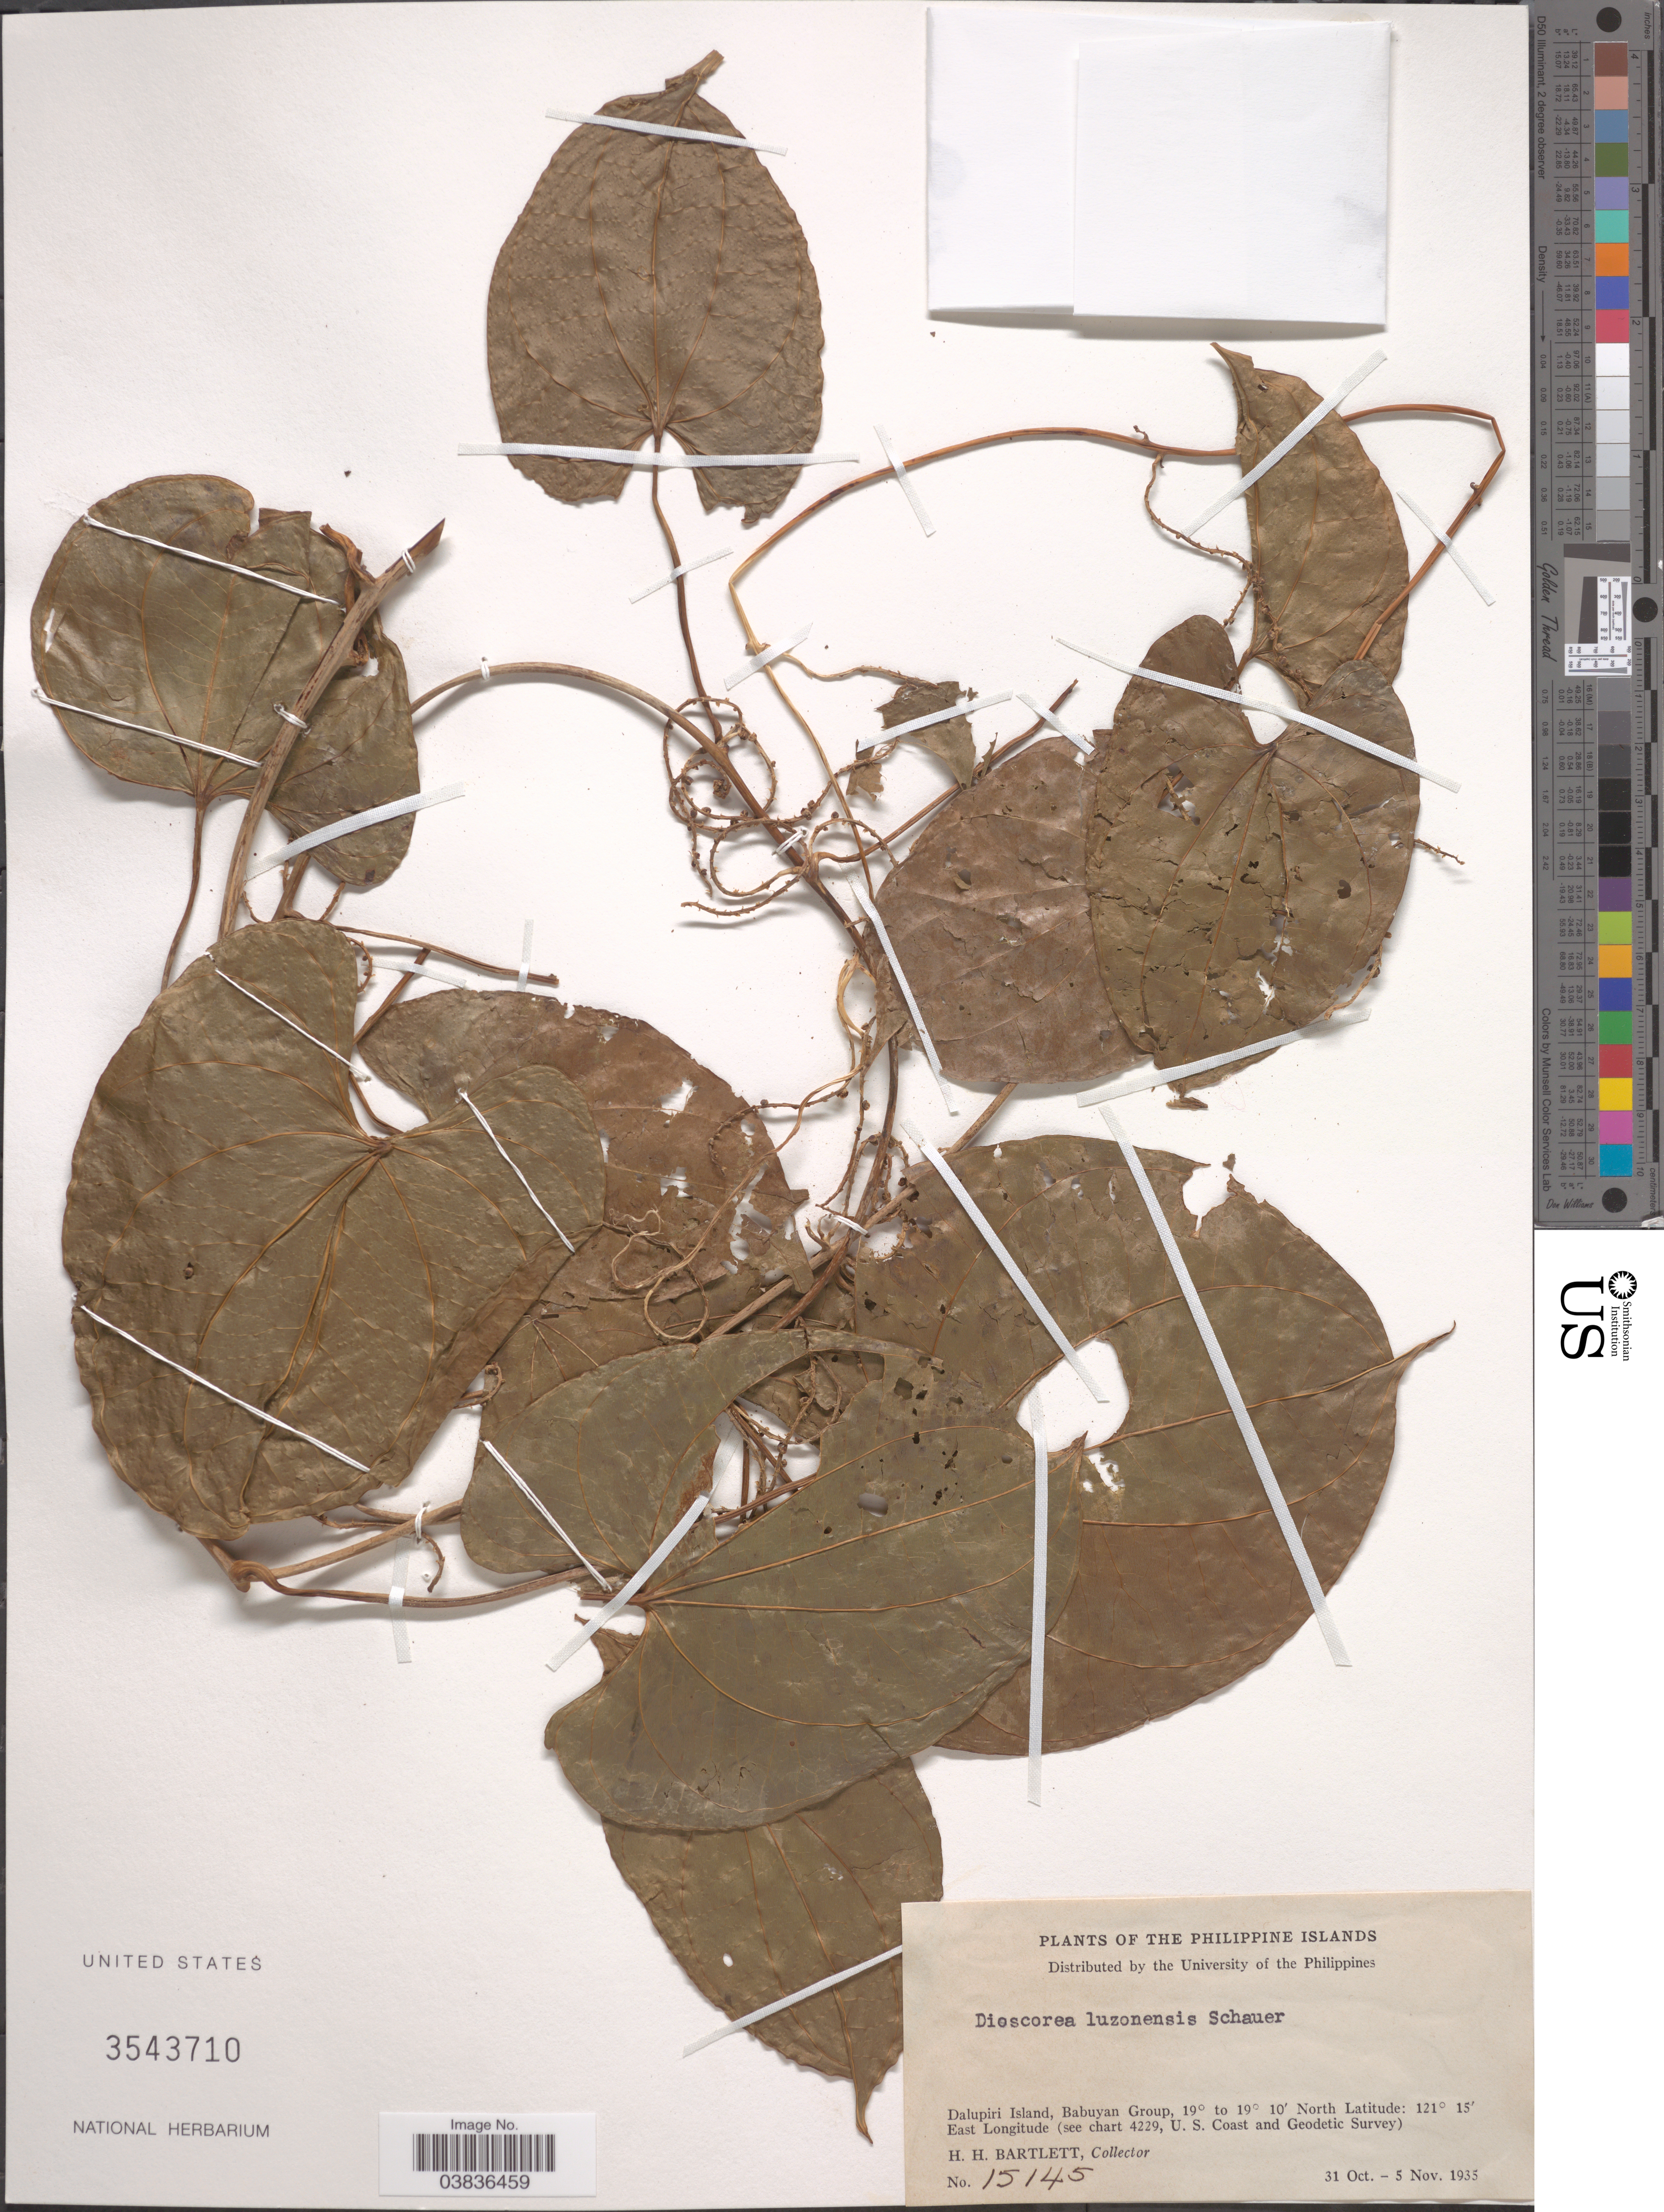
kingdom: Plantae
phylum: Tracheophyta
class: Liliopsida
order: Dioscoreales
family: Dioscoreaceae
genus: Dioscorea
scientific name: Dioscorea luzonensis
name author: Schauer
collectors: H. H. Bartlett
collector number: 15145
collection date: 1935-10-31/1935-11-05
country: Philippines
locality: Philippine Islands. Dalupiri Island, Babuyan Group (see chart 4229, U. S. Coast and Geodetic Survey).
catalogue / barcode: US 3543710